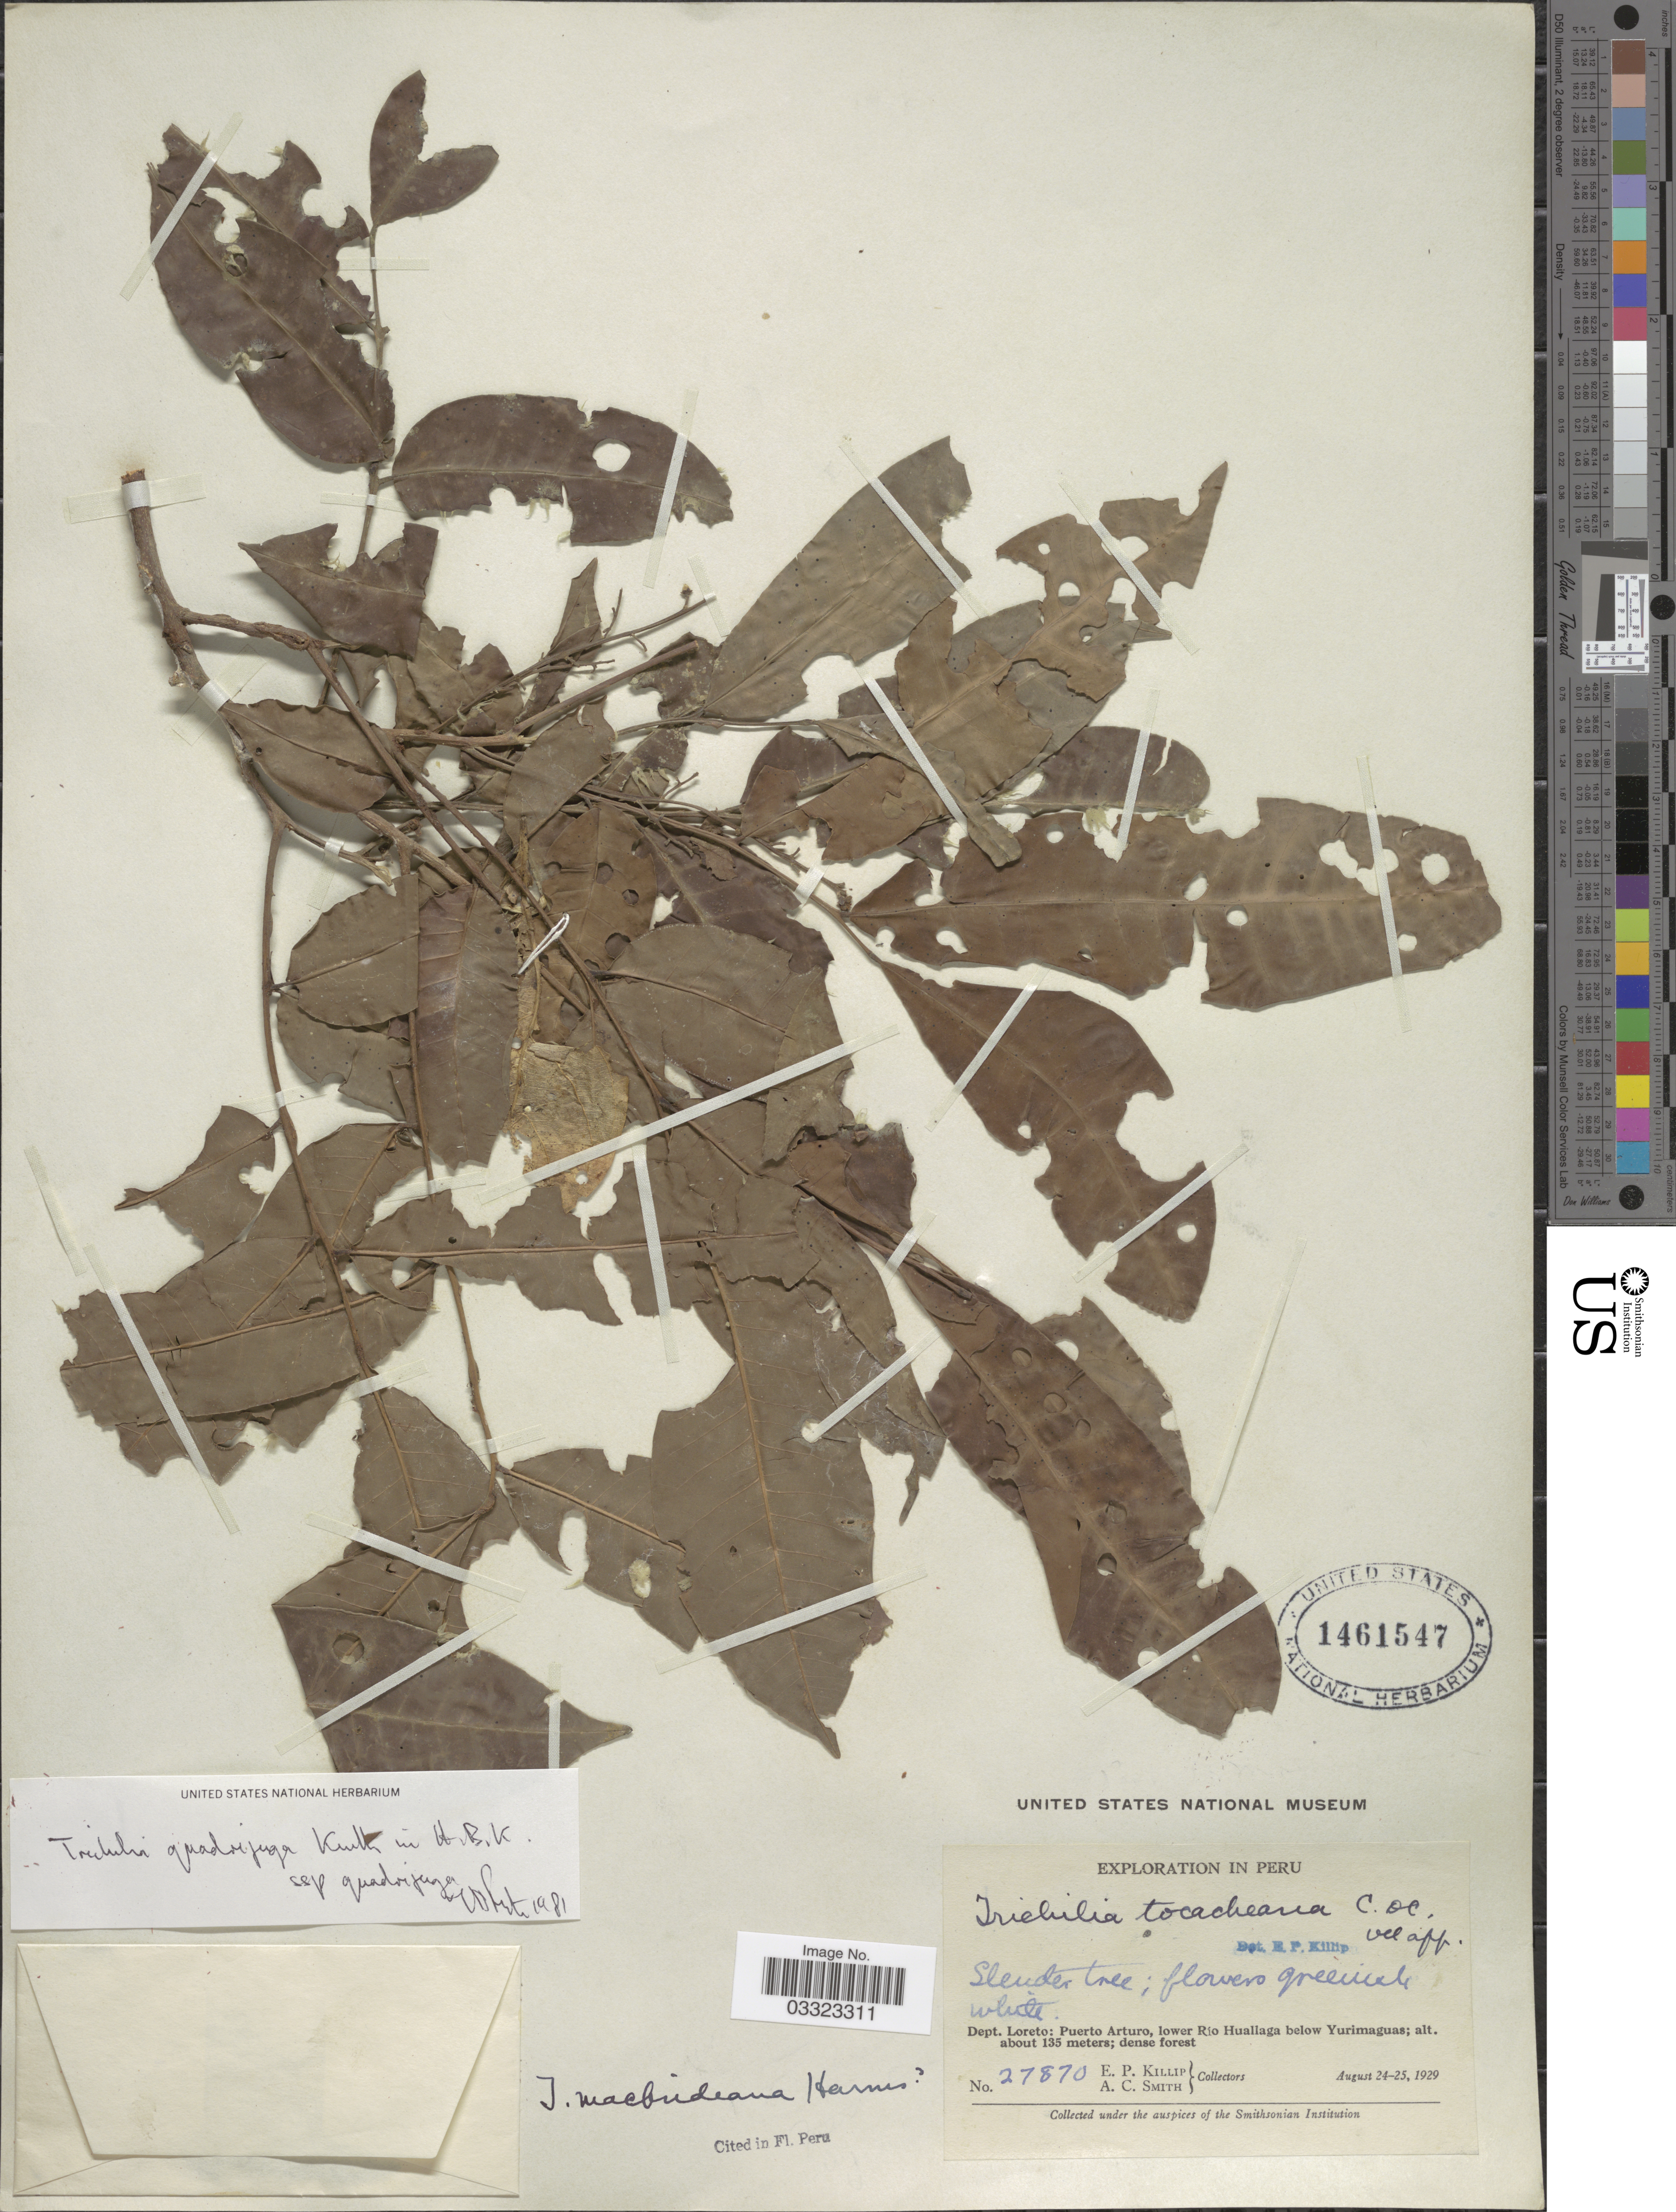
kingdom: Plantae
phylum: Tracheophyta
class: Magnoliopsida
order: Sapindales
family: Meliaceae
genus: Trichilia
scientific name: Trichilia quadrijuga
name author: Kunth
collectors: E. P. Killip & A. C. Smith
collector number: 27870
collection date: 1929-08-24/1929-08-25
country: Peru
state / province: Loreto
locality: Dept. Loreto: Puerto Arturo, lower Río Huallaga below Yurimaguas.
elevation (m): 135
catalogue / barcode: US 1461547